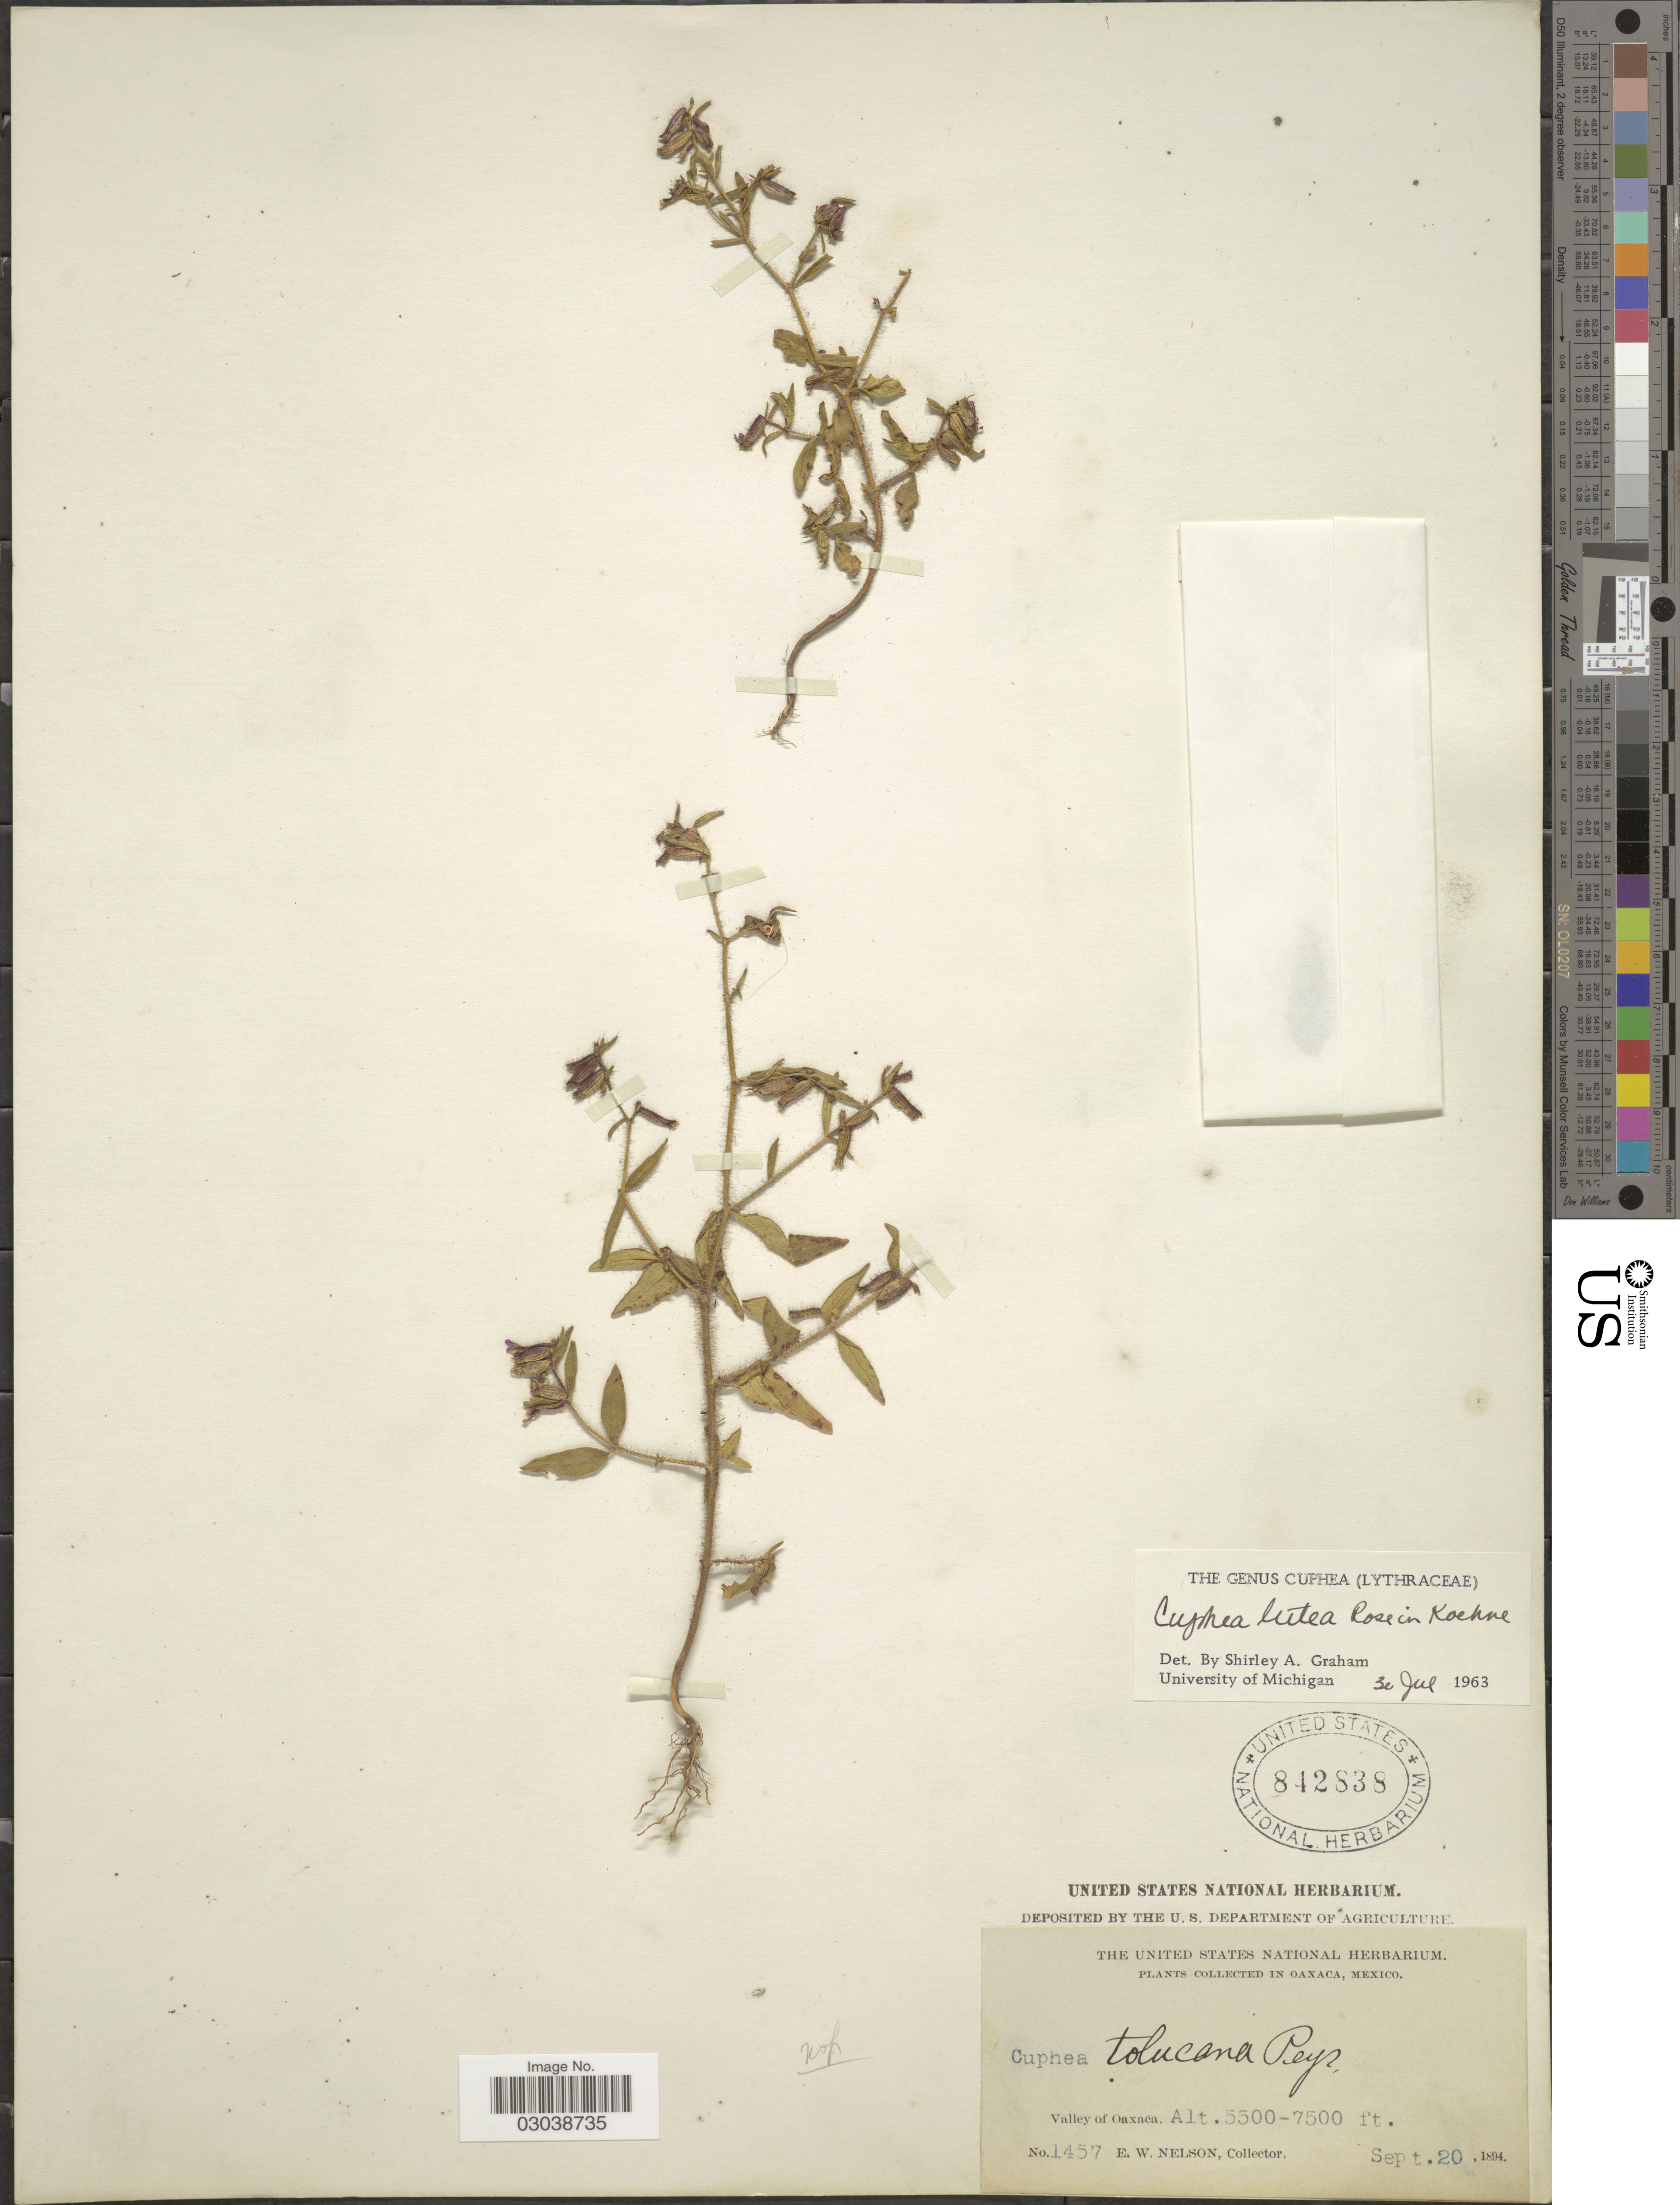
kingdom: Plantae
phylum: Tracheophyta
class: Magnoliopsida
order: Myrtales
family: Lythraceae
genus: Cuphea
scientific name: Cuphea lutea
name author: Rose in Koehne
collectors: E. W. Nelson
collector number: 1457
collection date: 1894-09-20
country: Mexico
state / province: Oaxaca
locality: Valley of Oaxaca.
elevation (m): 1676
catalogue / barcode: US 842838